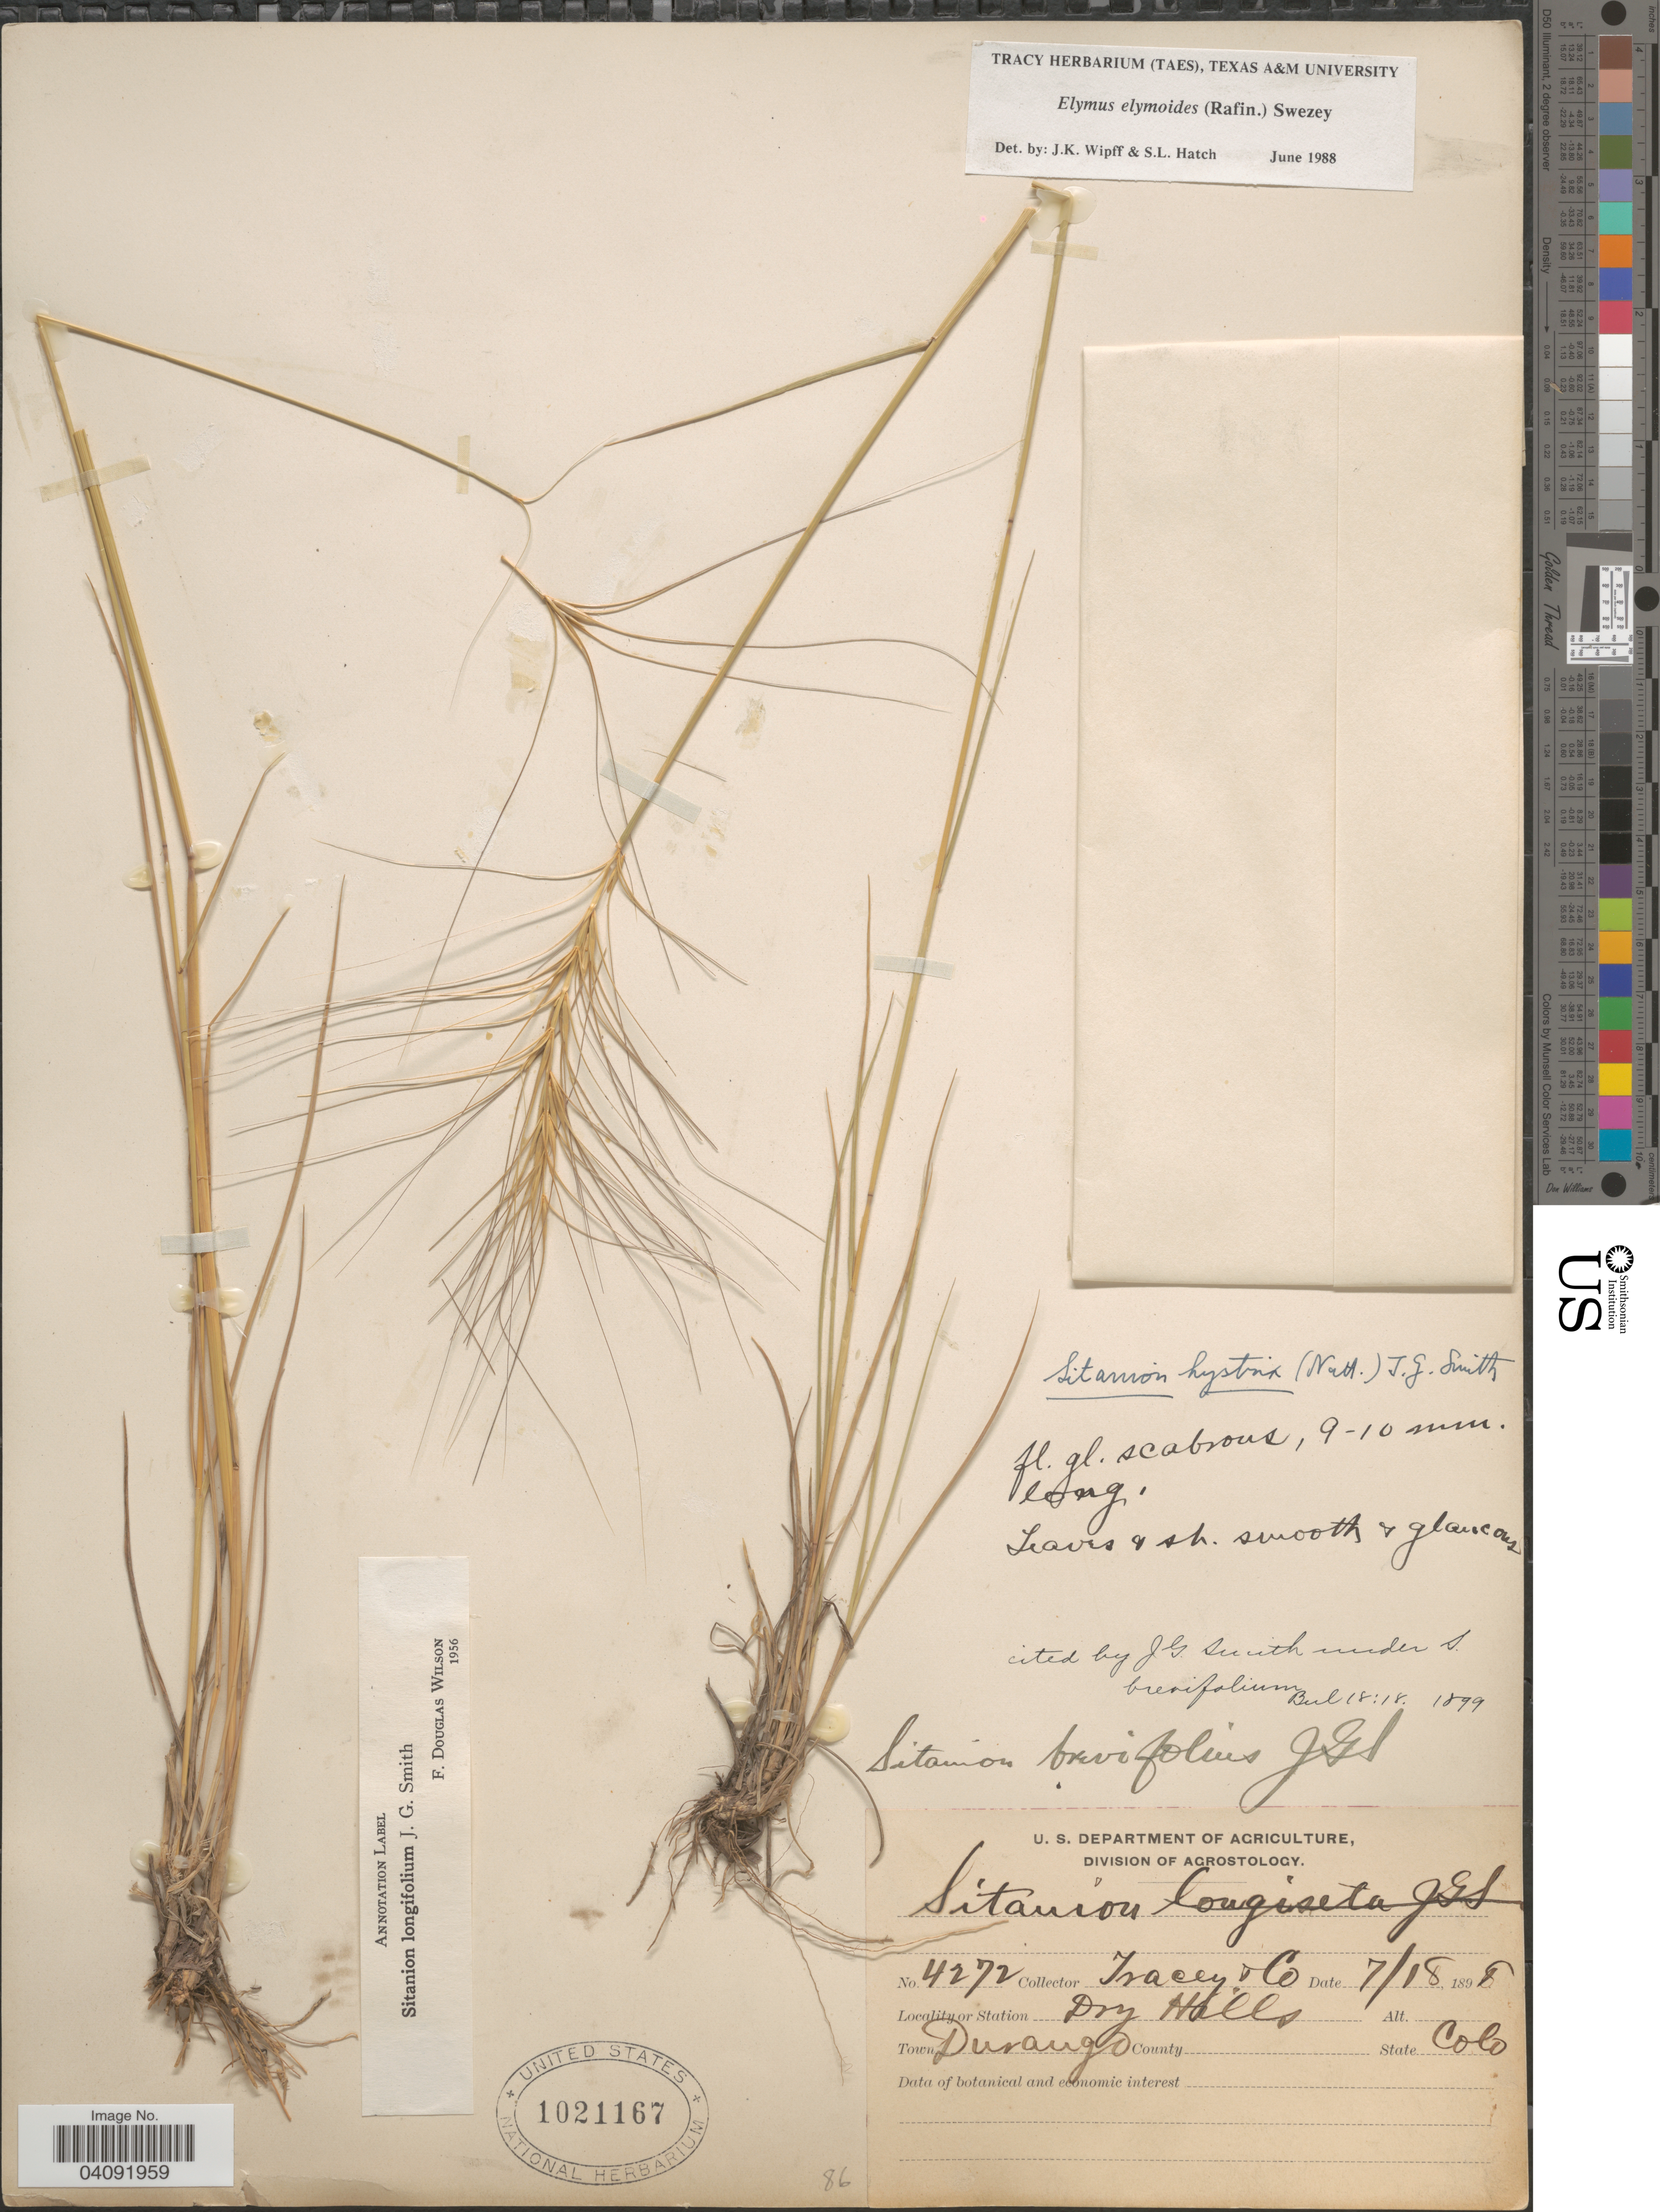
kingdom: Plantae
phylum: Tracheophyta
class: Liliopsida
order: Poales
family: Poaceae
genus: Elymus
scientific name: Elymus elymoides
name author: (Raf.) Swezey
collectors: Tracey & et al.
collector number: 4272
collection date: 1898-07-18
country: United States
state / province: Colorado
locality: Dry Hills. Town Durango.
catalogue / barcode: US 1021167